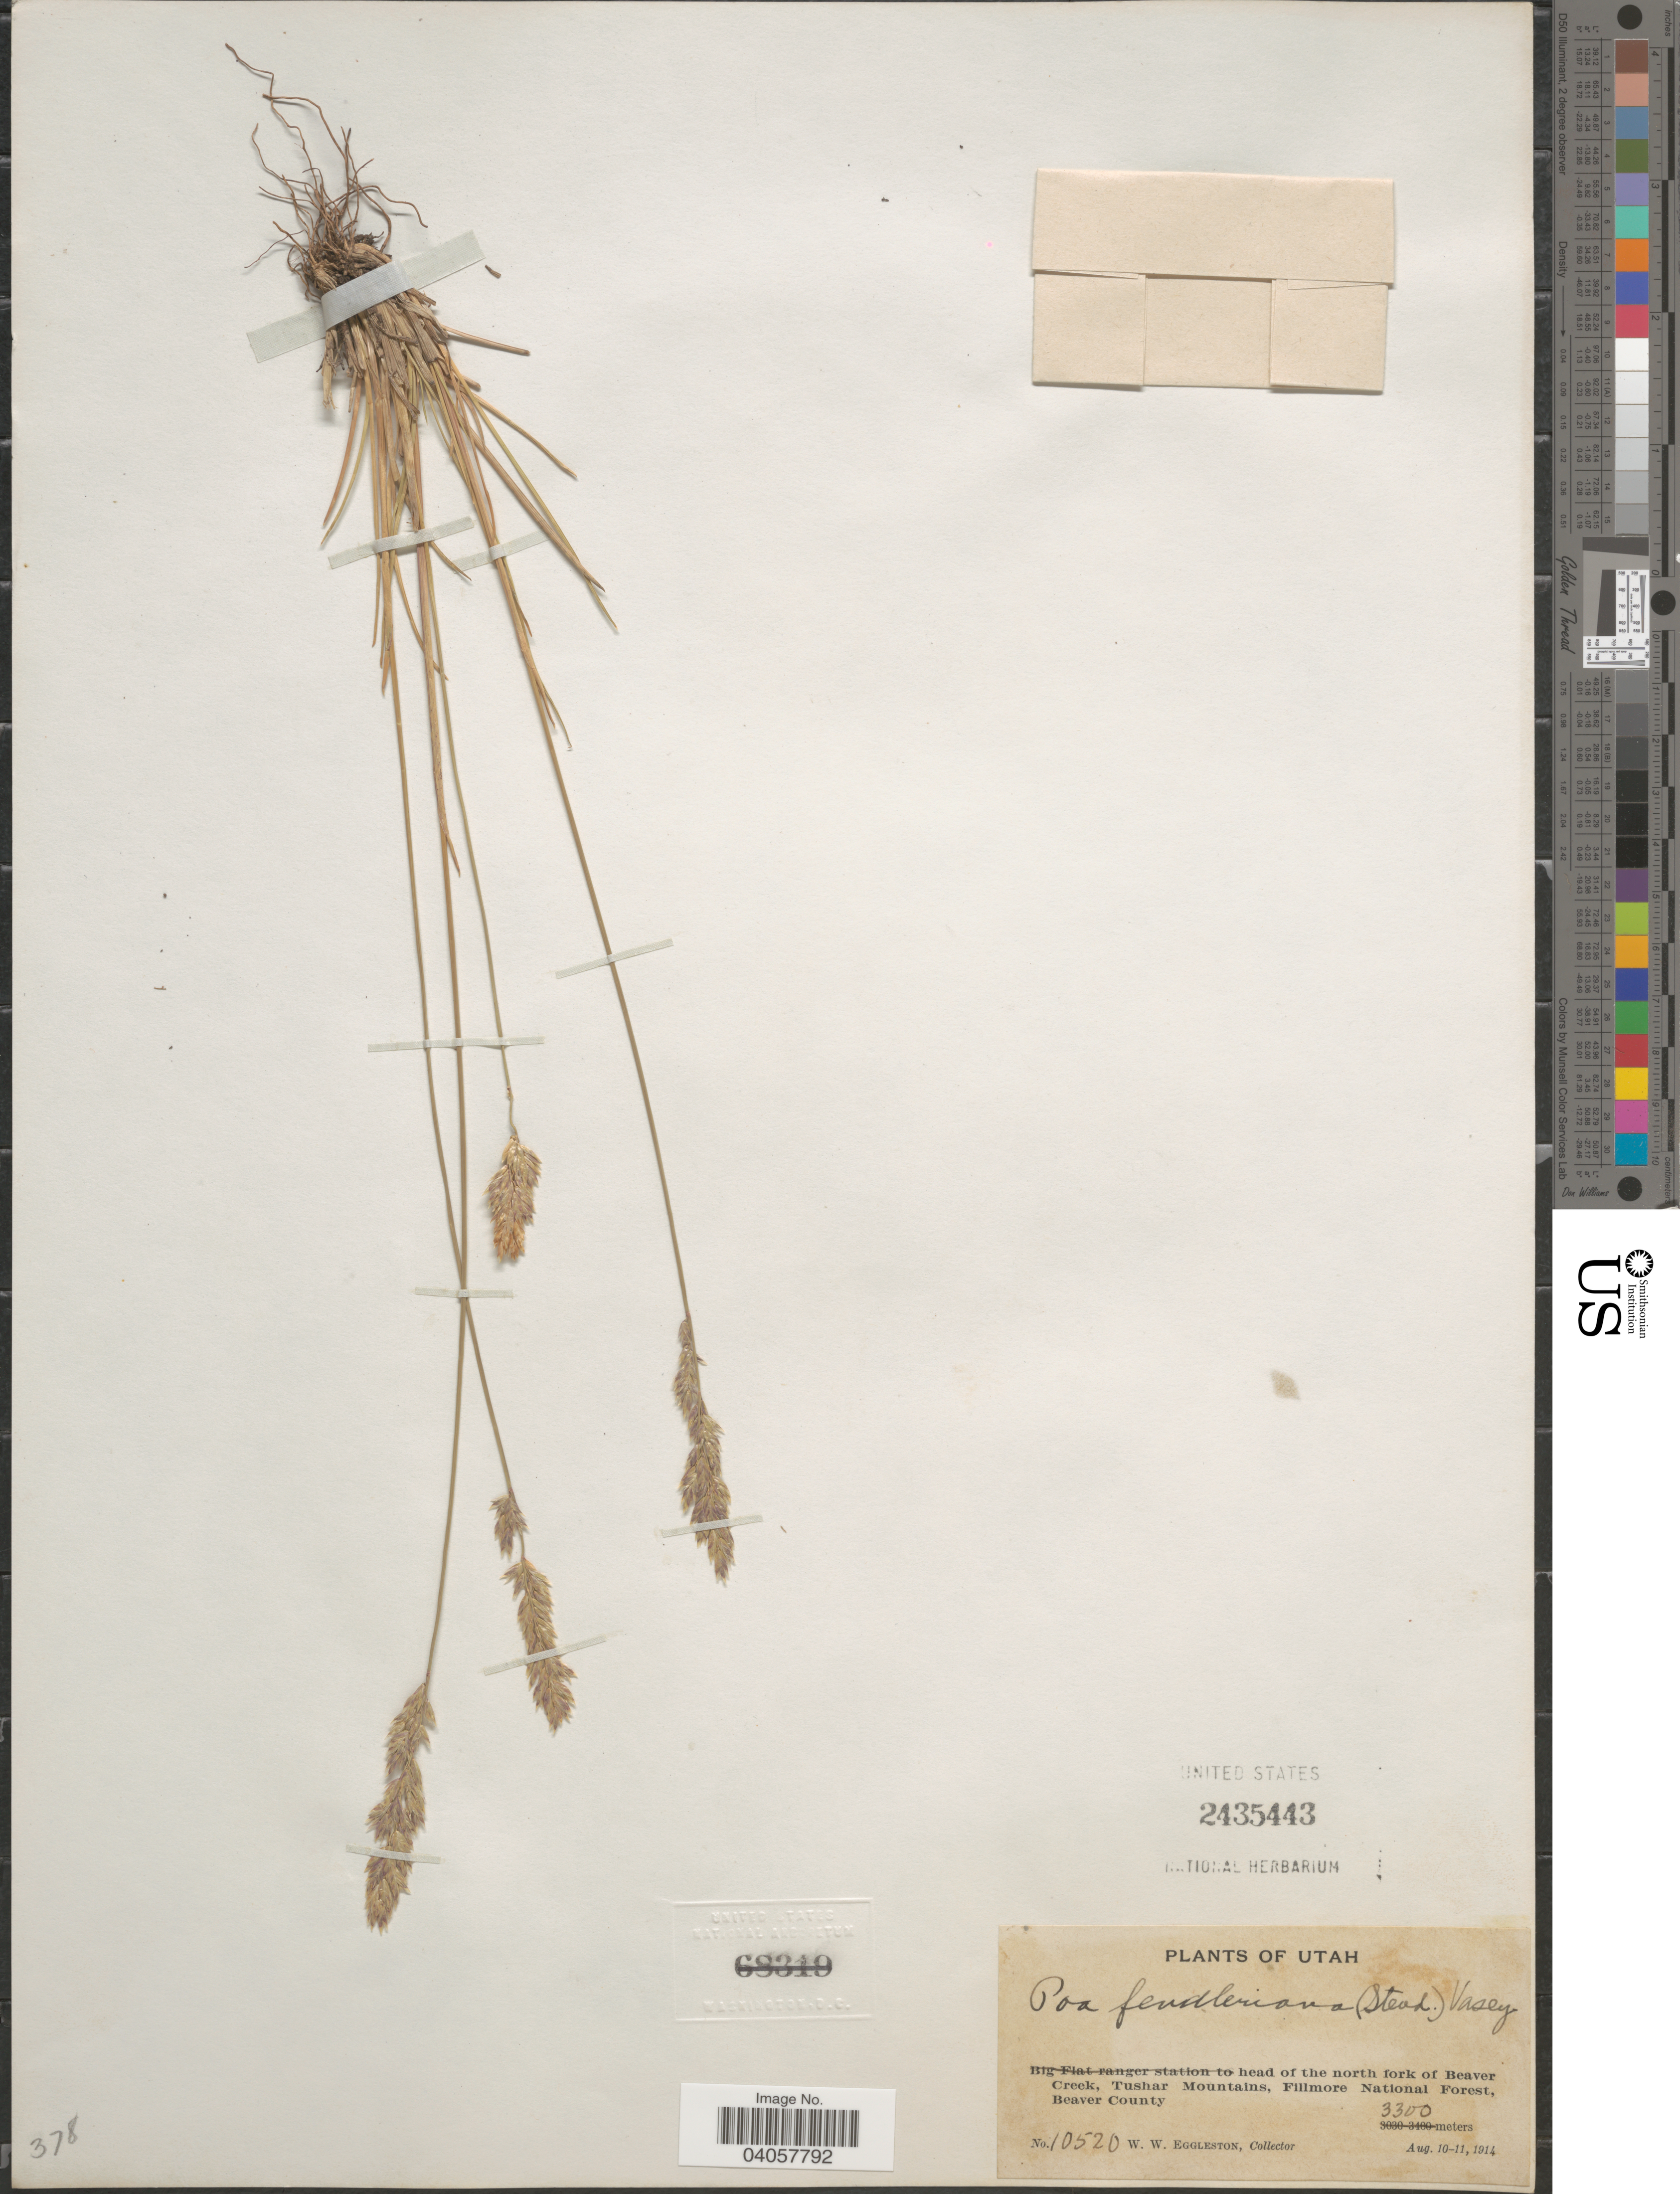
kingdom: Plantae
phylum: Tracheophyta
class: Liliopsida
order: Poales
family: Poaceae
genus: Poa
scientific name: Poa fendleriana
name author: (Steud.) Vasey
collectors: W. W. Eggleston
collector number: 10520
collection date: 1914-08-10/1914-08-11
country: United States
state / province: Utah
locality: Head of the north fork of Beaver Creek, Tushar Mountains, Fillmore National Forest, Beaver County.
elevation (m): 3300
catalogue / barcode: US 2435443